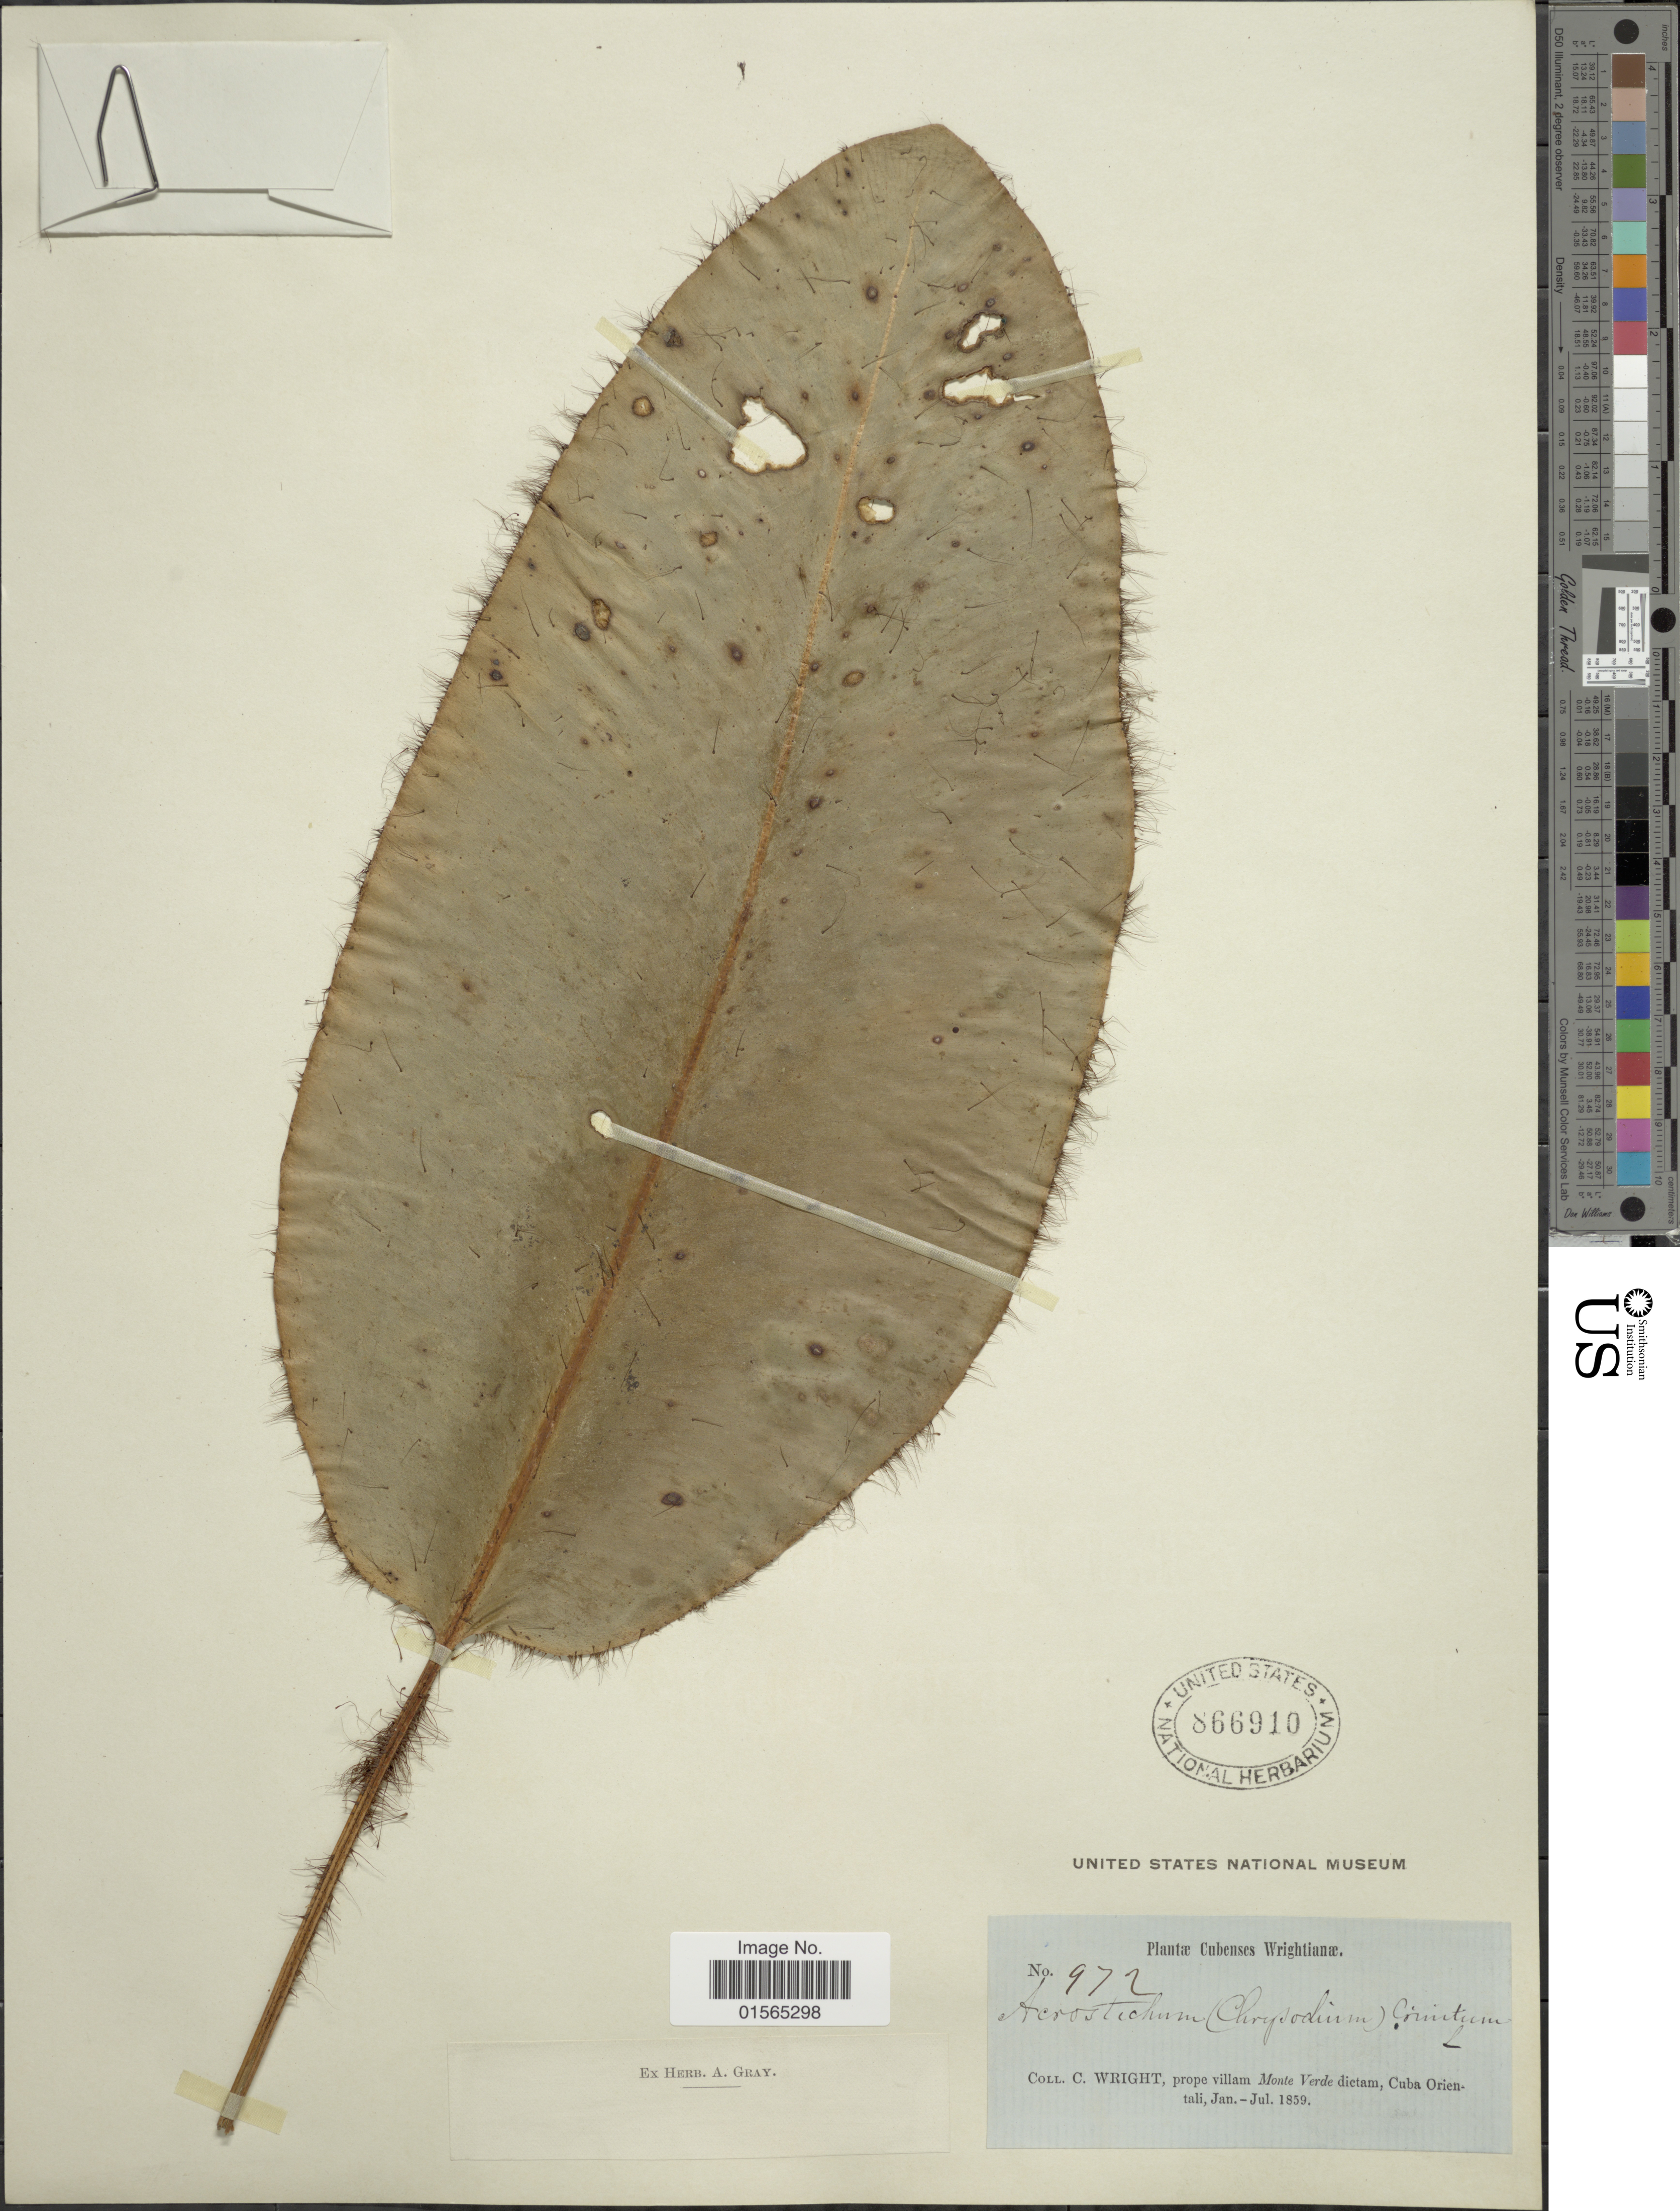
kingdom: Plantae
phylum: Tracheophyta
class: Polypodiopsida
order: Polypodiales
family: Dryopteridaceae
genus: Elaphoglossum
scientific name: Elaphoglossum crinitum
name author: (L.) Christ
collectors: C. Wright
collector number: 972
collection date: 1859-01/1859-07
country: Cuba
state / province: Oriente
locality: Prope villam Monte Verde dictam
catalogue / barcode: US 866910